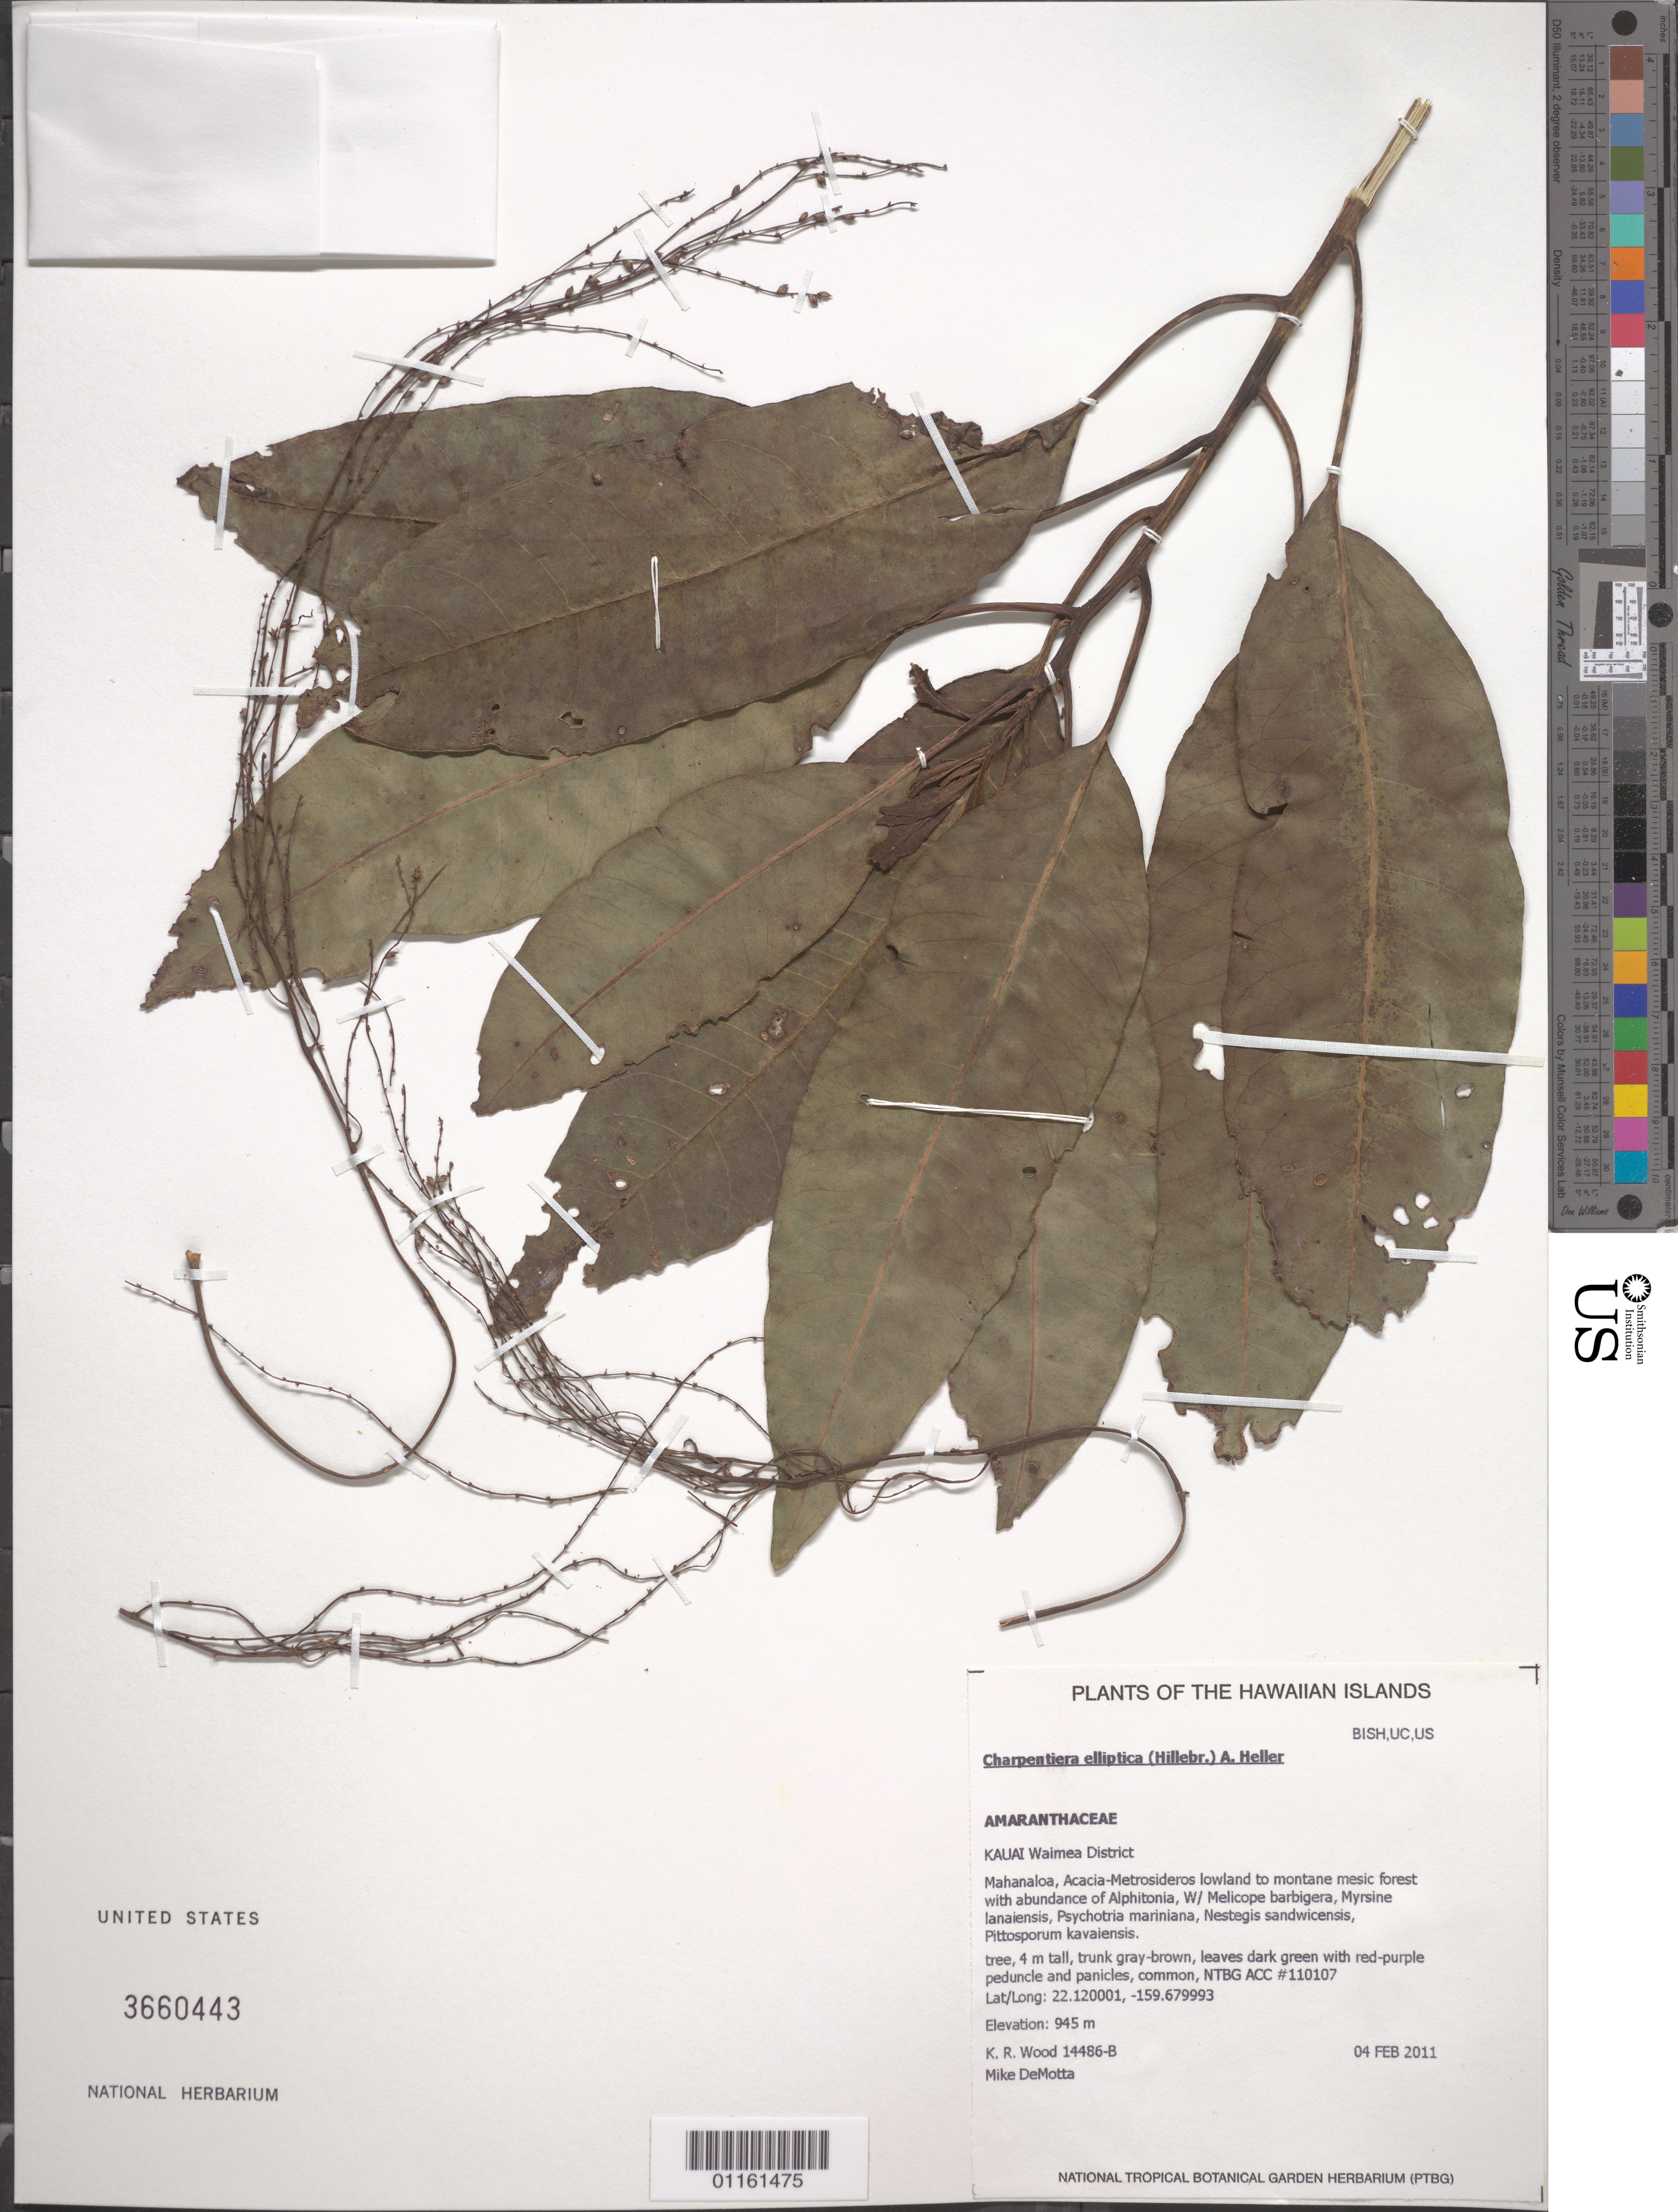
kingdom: Plantae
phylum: Tracheophyta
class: Magnoliopsida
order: Caryophyllales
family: Amaranthaceae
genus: Charpentiera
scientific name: Charpentiera elliptica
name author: (Hillebr.) A. Heller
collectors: K. R. Wood & M. DeMotta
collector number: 14486-B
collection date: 2011-02-04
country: United States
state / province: Hawaii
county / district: Kauai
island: Kaua'i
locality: Waimea District.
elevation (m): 945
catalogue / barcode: US 3660443